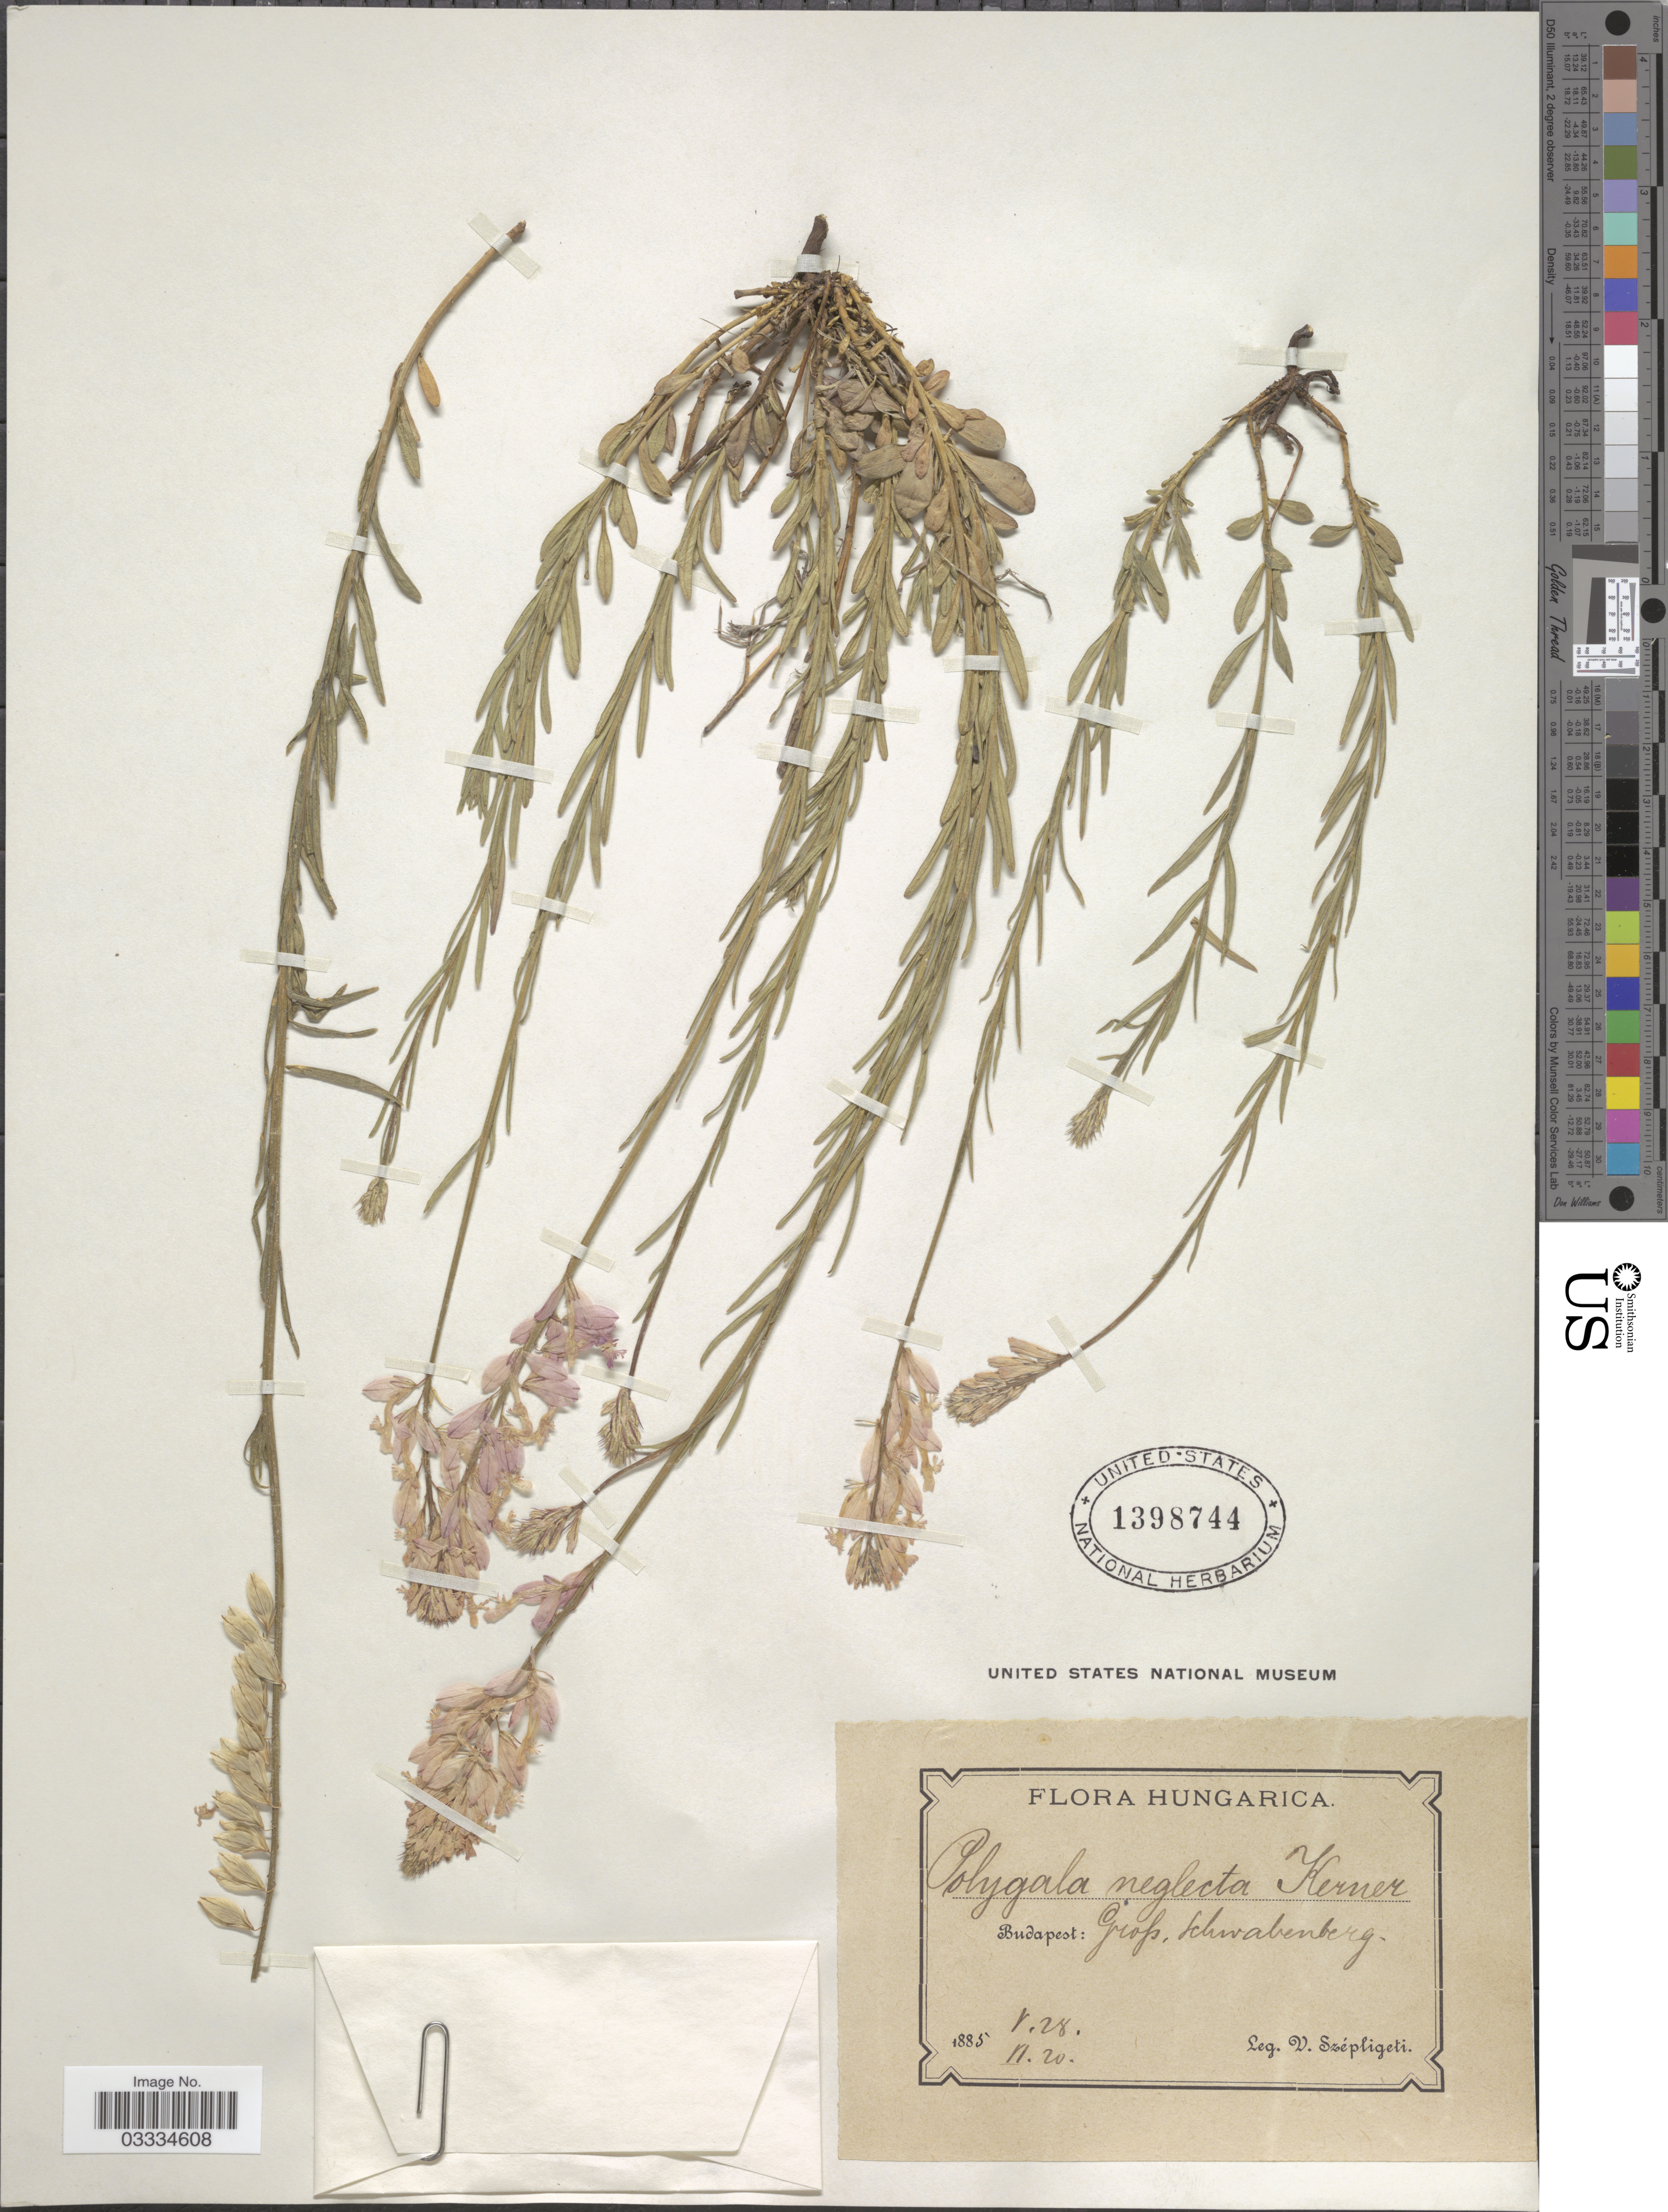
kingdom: Plantae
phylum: Tracheophyta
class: Magnoliopsida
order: Fabales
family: Polygalaceae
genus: Polygala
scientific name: Polygala neglecta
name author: MacOwan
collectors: W. Szépligeti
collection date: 1885-05-28/1885-06-20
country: Hungary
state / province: Budapest, Capital District of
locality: Budapest: Grop, Schwabenberg.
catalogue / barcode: US 1398744